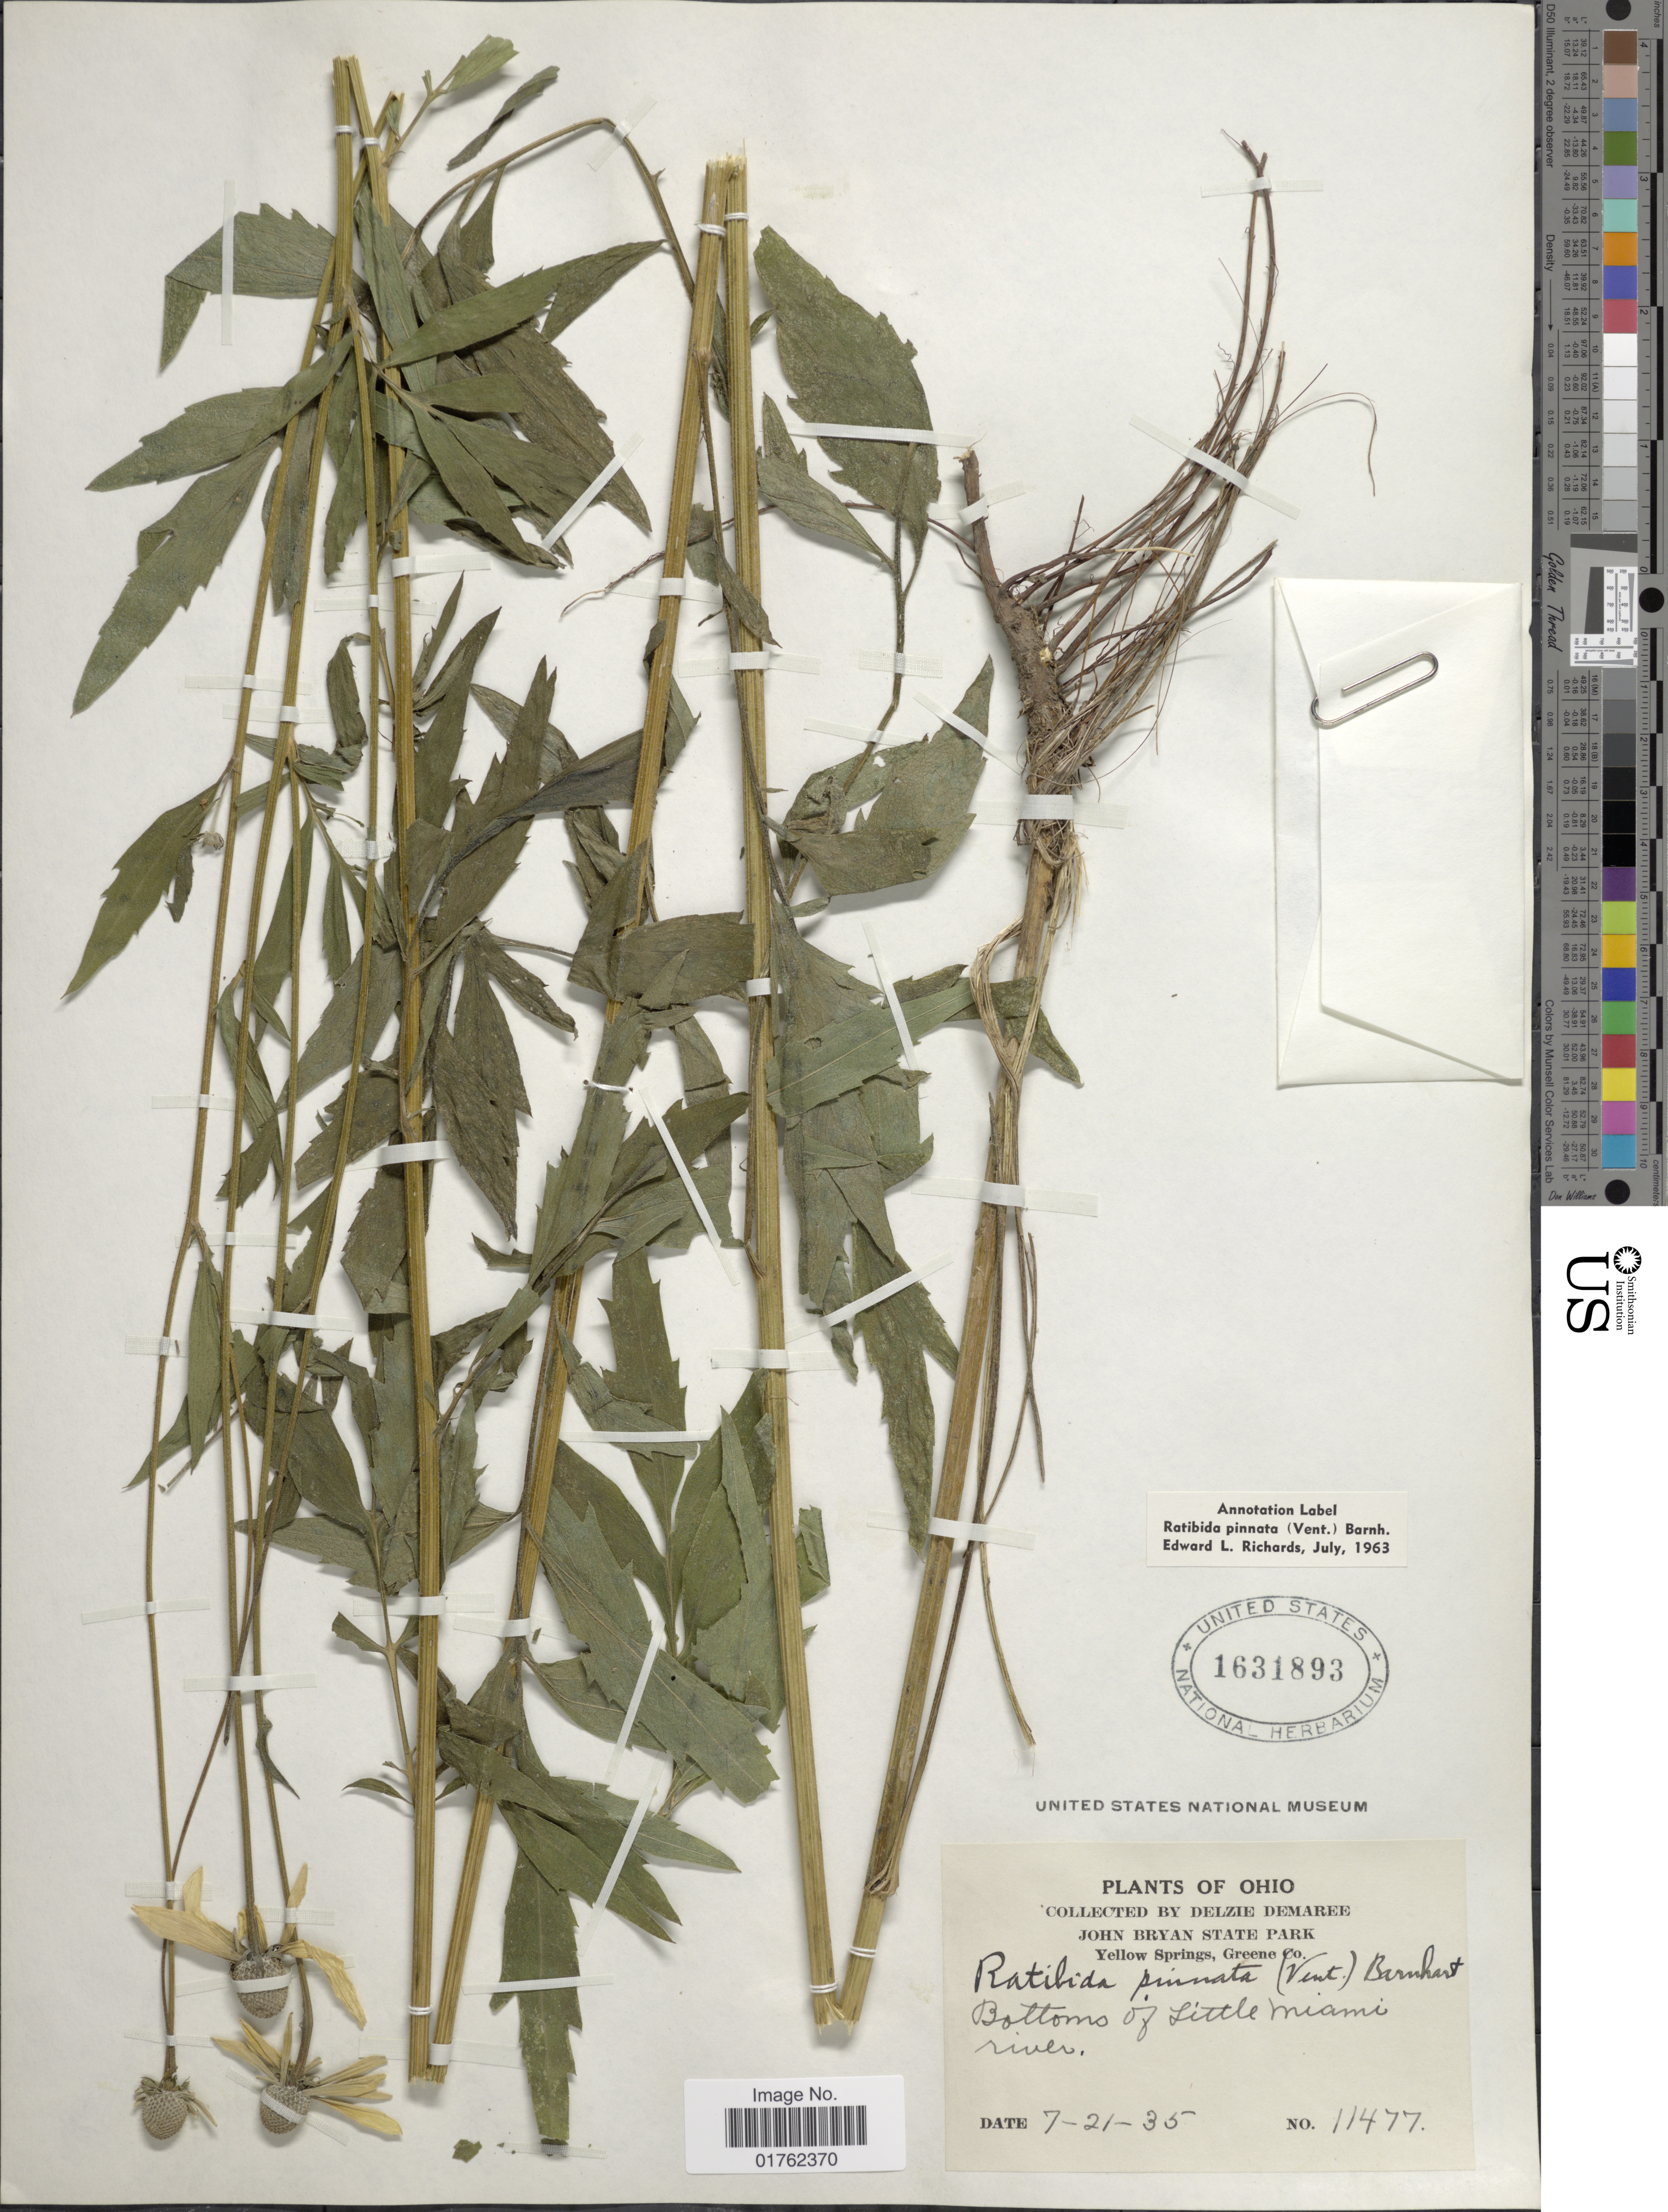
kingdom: Plantae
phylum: Tracheophyta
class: Magnoliopsida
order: Asterales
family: Asteraceae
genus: Ratibida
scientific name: Ratibida pinnata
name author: (Vent.) Barnhart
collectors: D. Demaree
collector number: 11477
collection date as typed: Transcribed d/m/y: 21/7/35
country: United States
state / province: Ohio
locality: John Bryan State Park, Yellow Springs, Greene Co., Bottoms of Little Miami River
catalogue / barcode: US 1631893